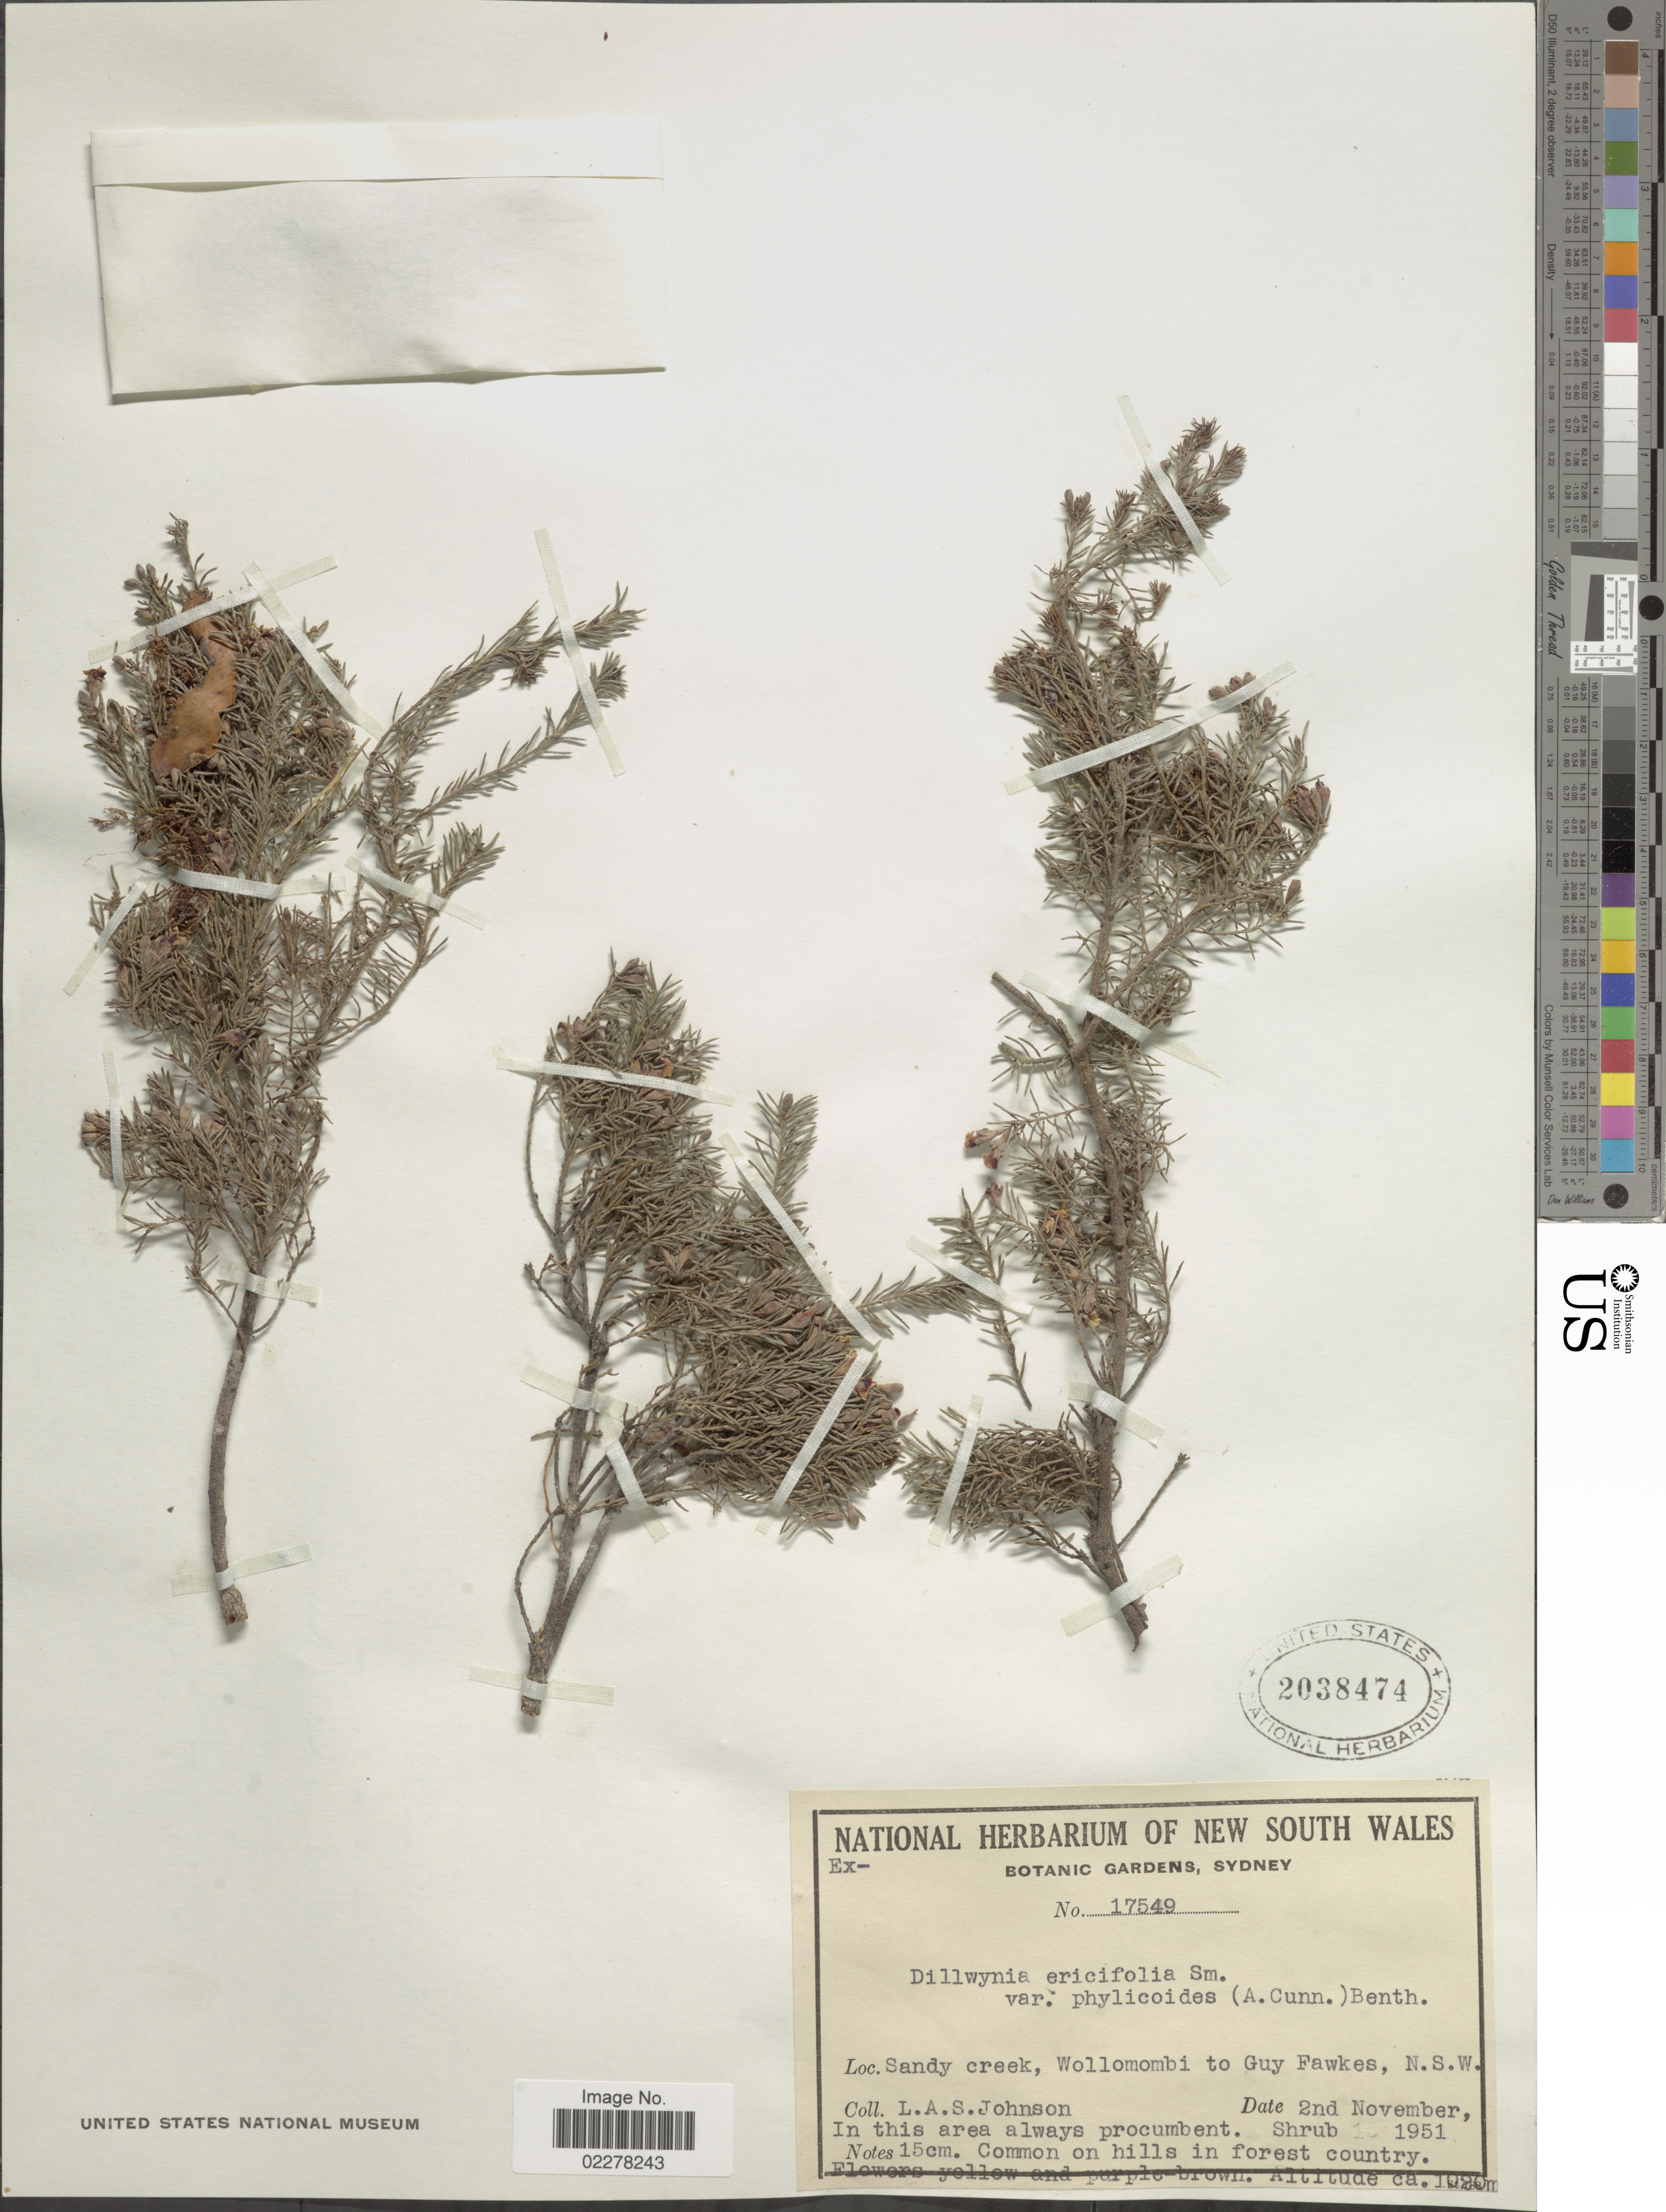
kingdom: Plantae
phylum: Tracheophyta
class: Magnoliopsida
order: Fabales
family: Fabaceae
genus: Dillwynia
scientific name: Dillwynia ericifolia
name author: Sm.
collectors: L. A. S. Johnson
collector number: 17549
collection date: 1951-11-02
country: Australia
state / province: New South Wales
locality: Sandy creek, Wollomombi to Guy Fawkes, N.S.W.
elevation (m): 1020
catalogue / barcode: US 2038474